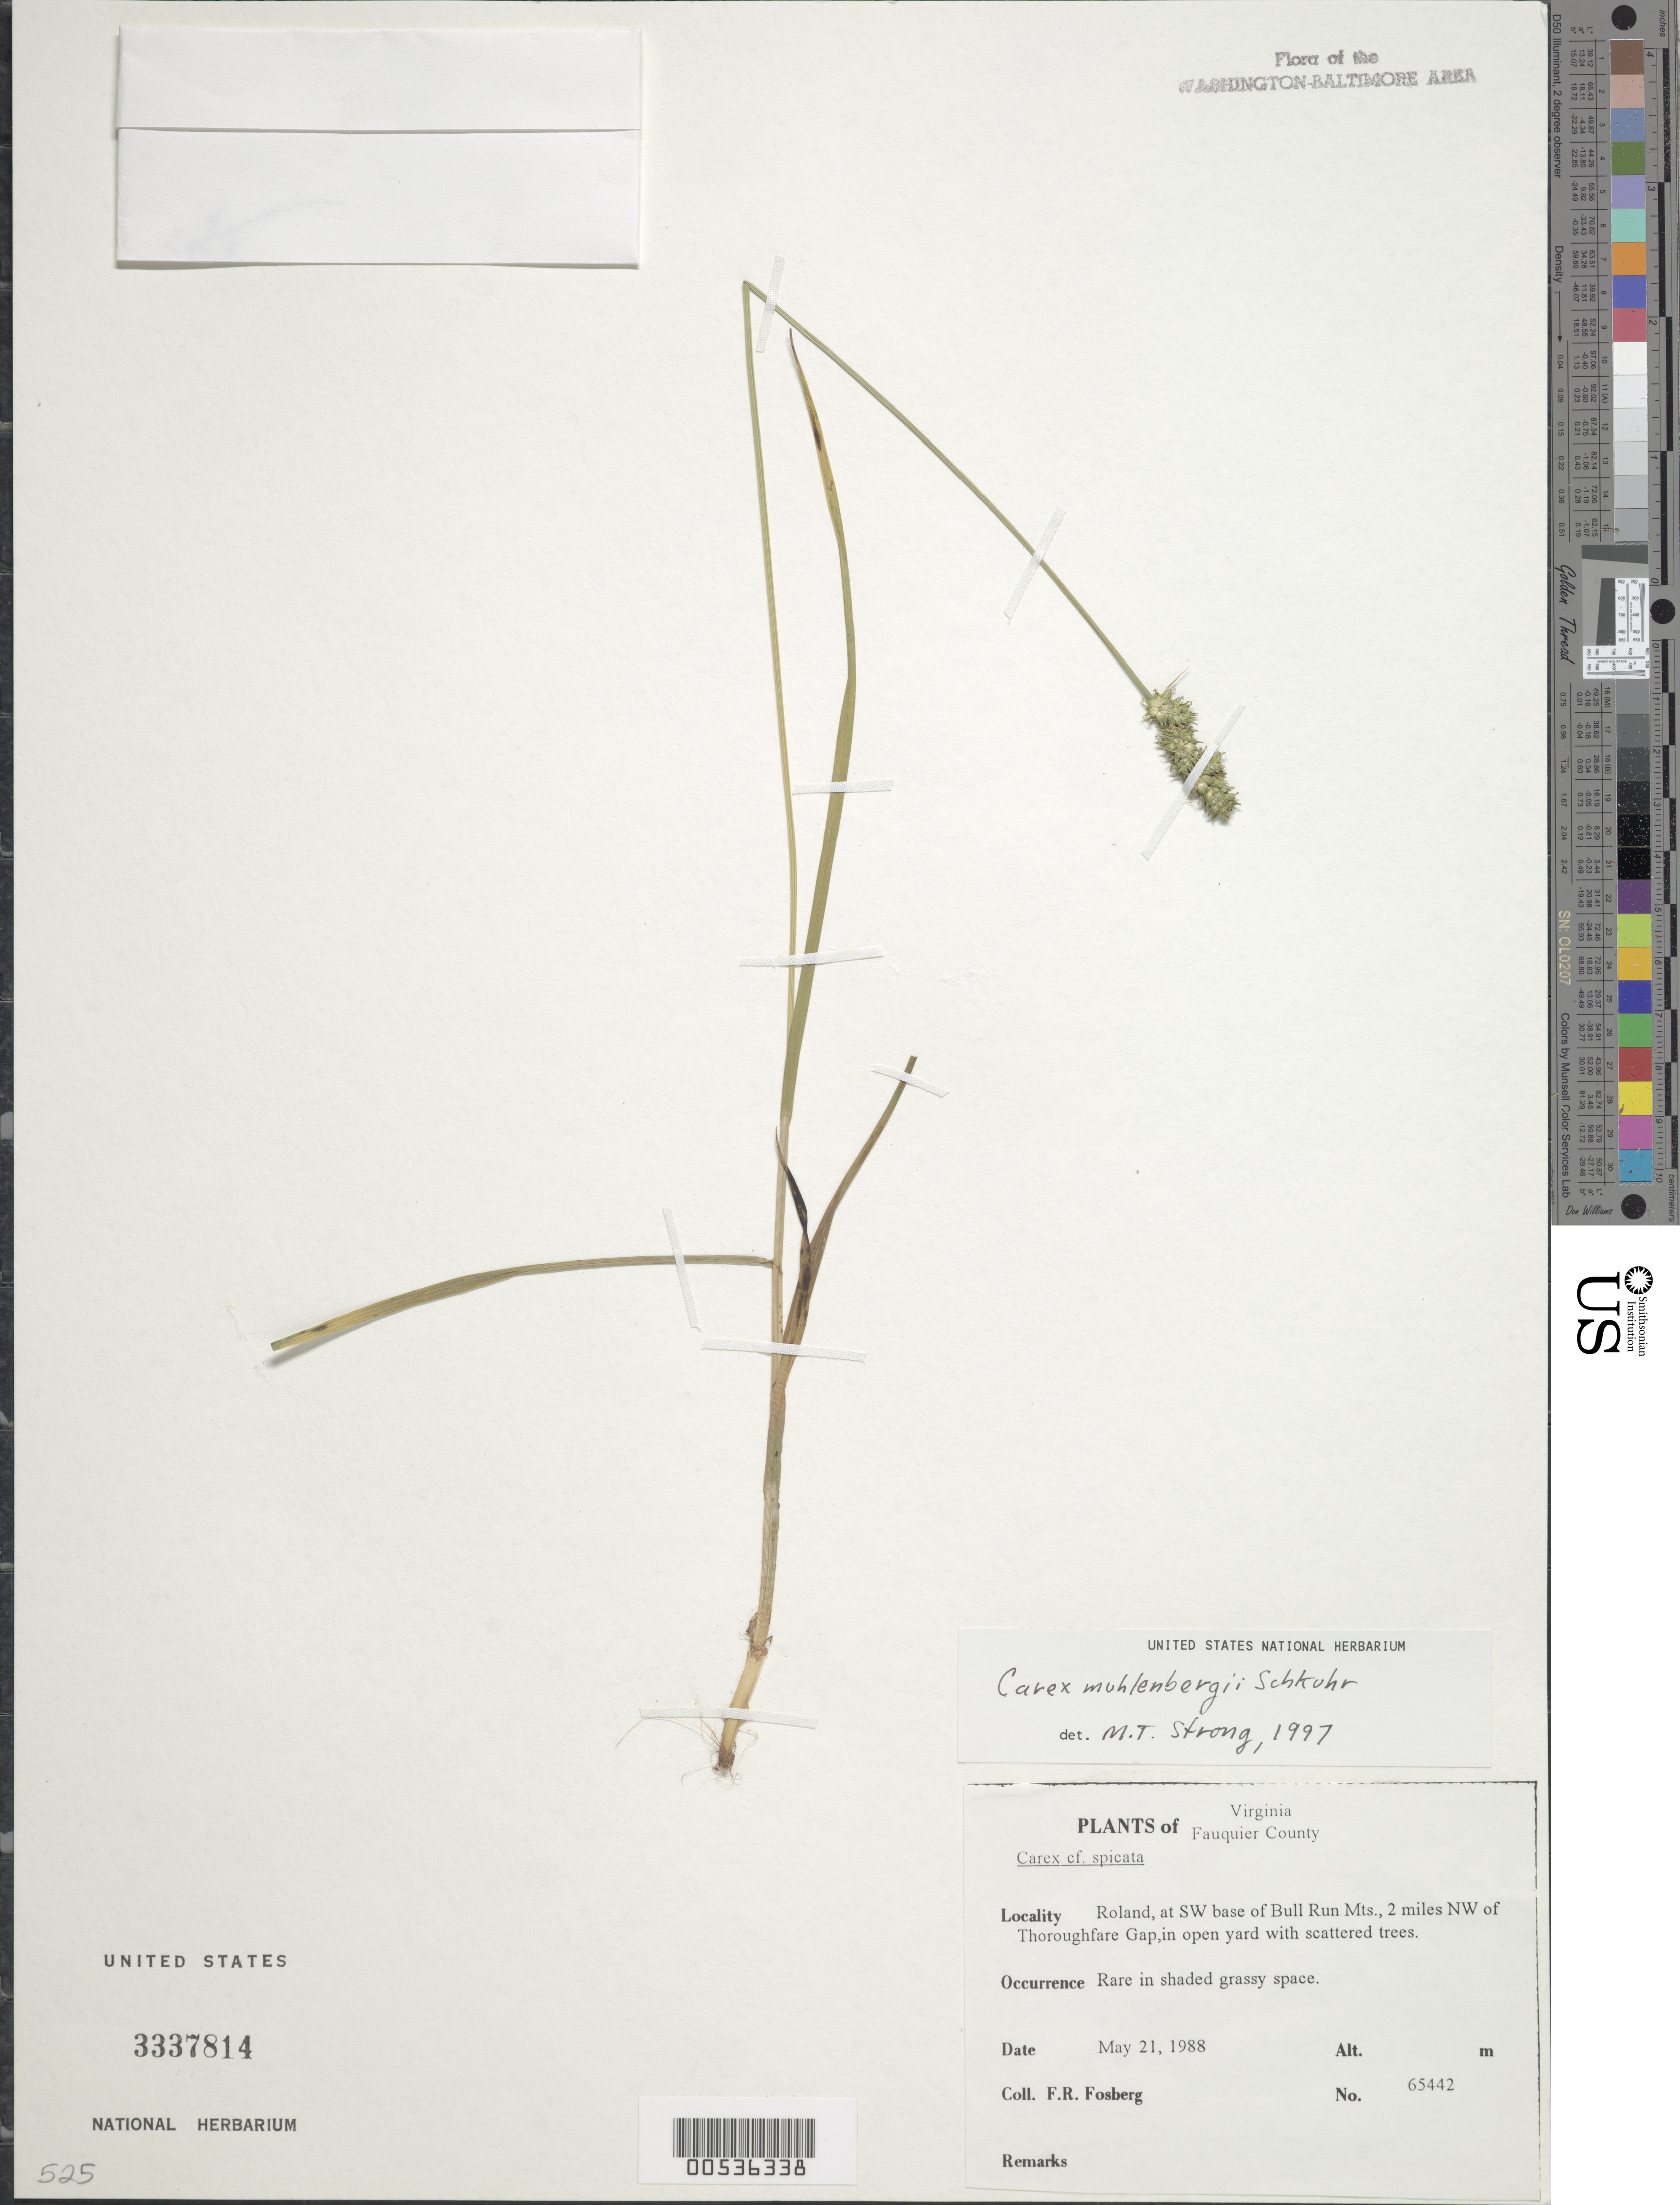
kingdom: Plantae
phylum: Tracheophyta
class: Liliopsida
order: Poales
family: Cyperaceae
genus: Carex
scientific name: Carex muehlenbergii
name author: Willd.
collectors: F. R. Fosberg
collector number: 65442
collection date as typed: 21 May 1988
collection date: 1988-05-21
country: United States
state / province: Virginia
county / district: Fauquier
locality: Roland, SW base of Bull Run Mts., NW of Thorofare Gap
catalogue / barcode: US 3337814